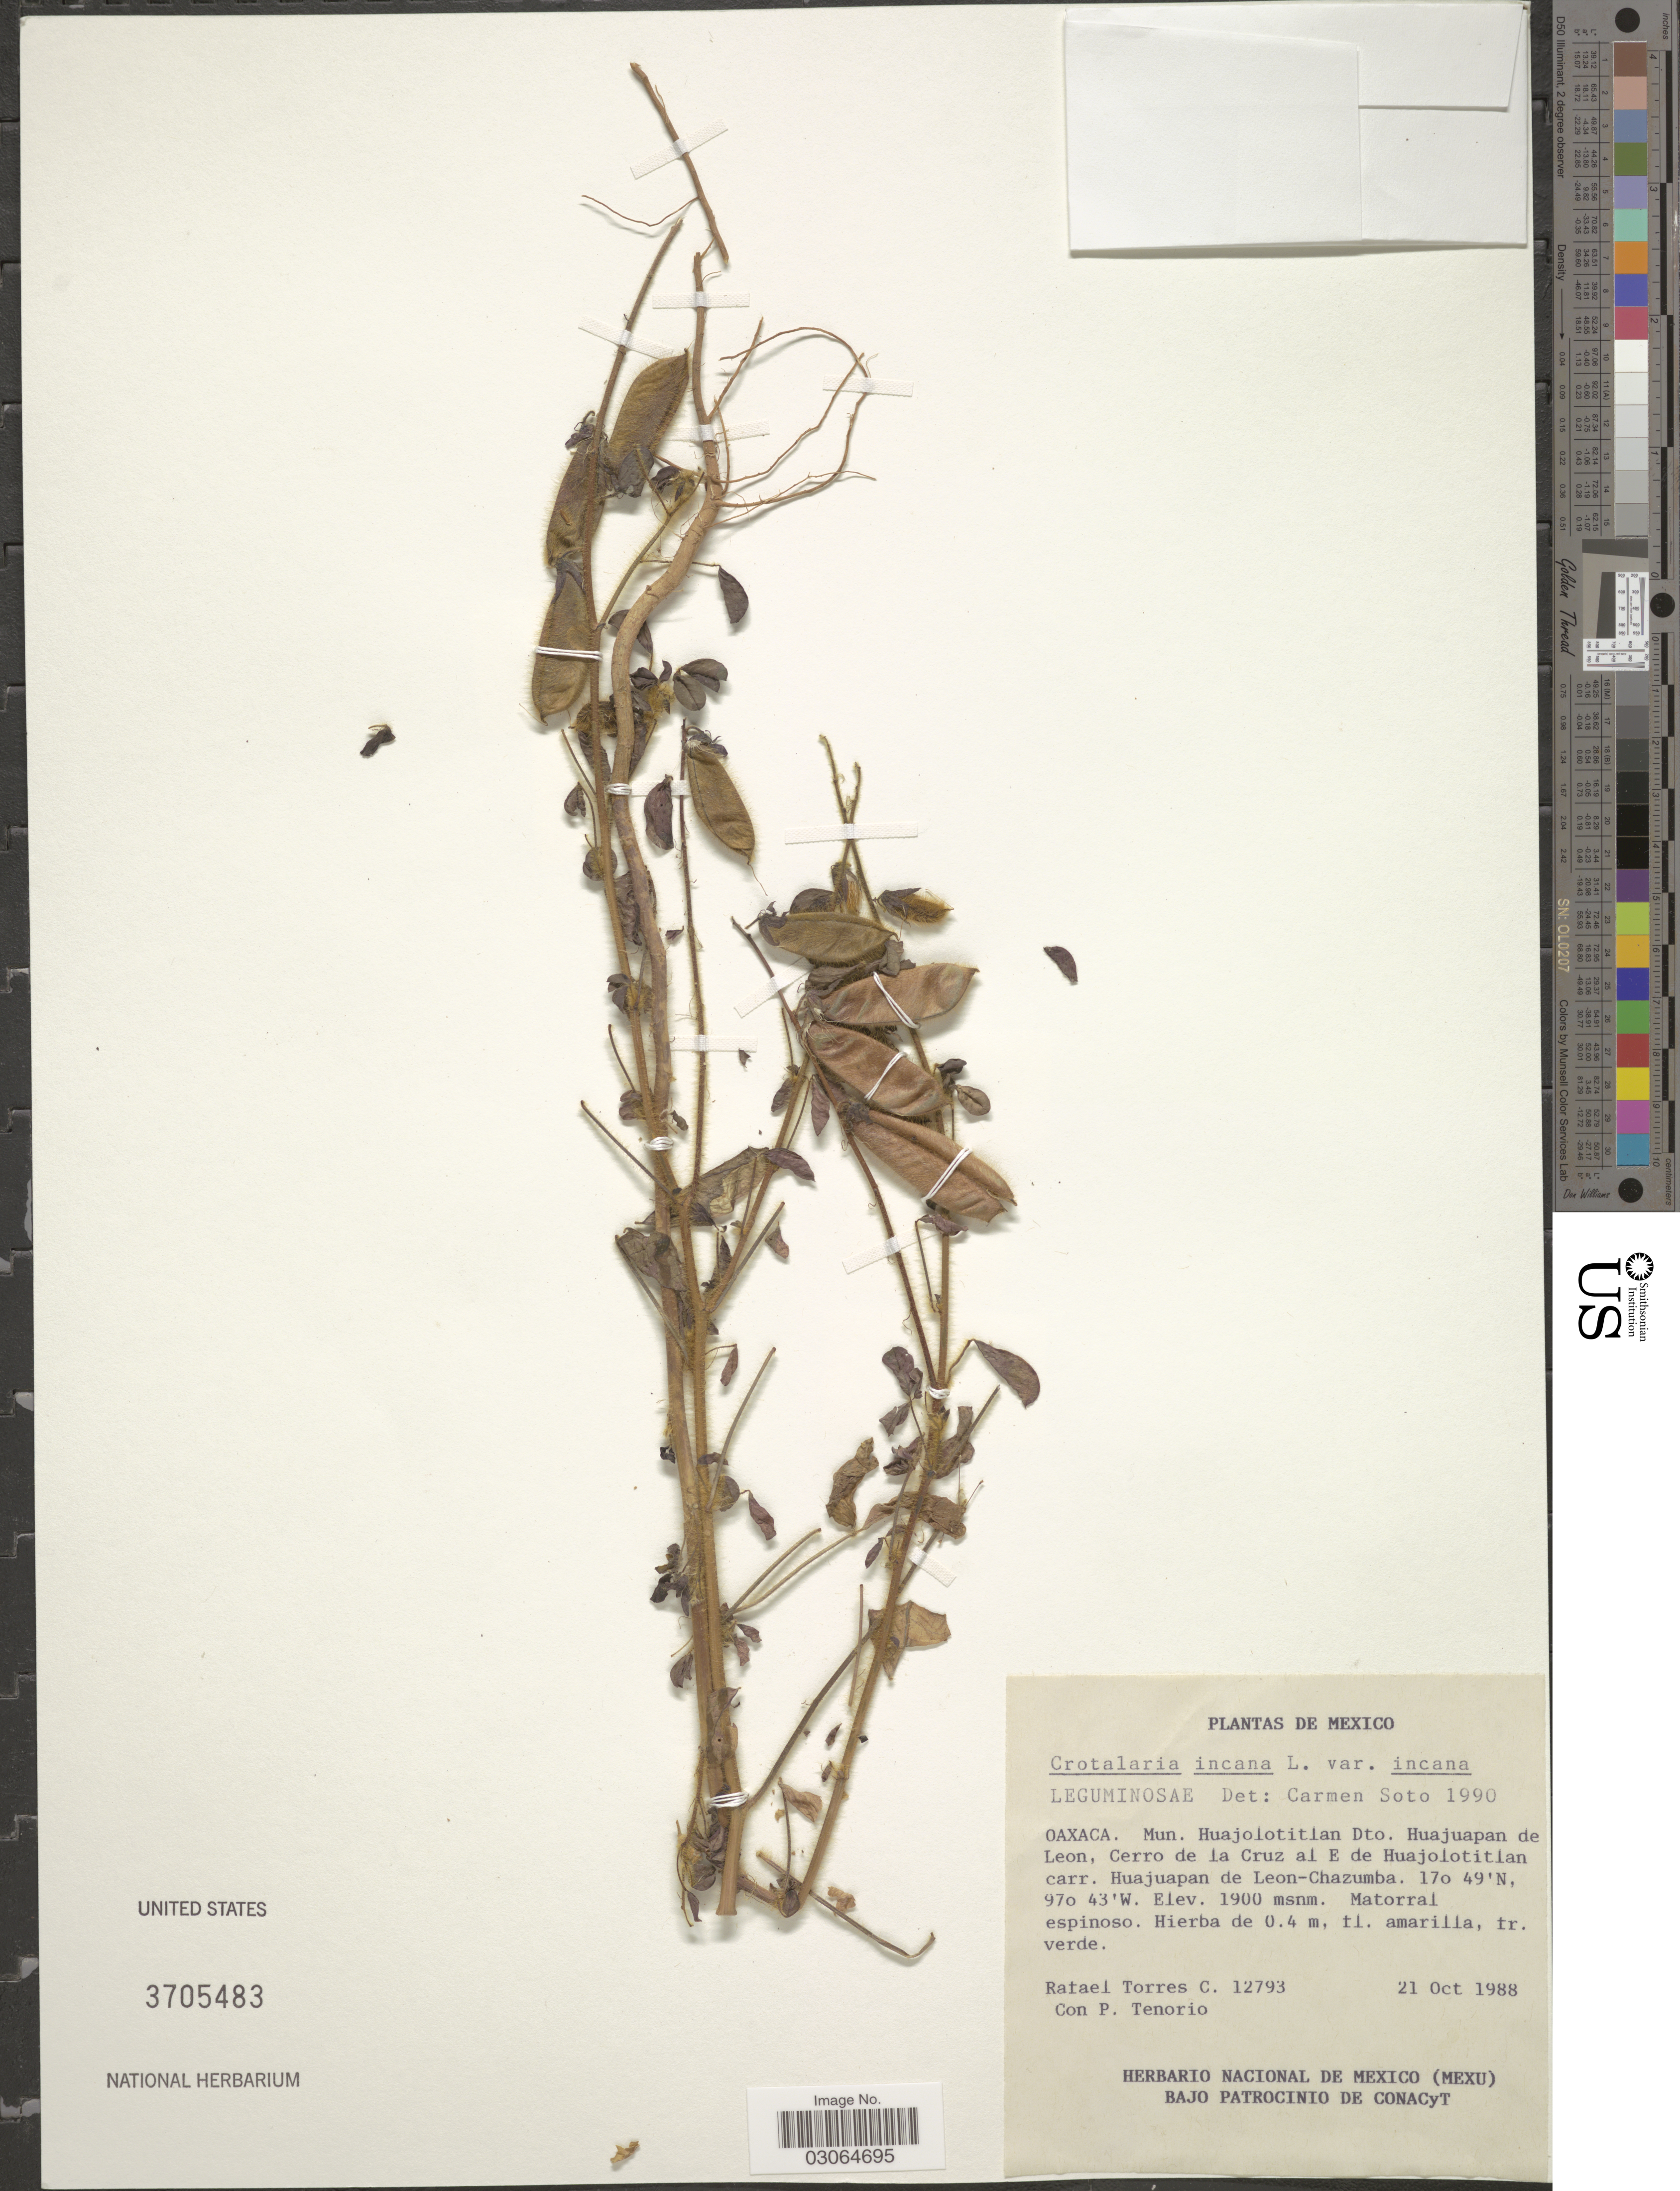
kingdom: Plantae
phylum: Tracheophyta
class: Magnoliopsida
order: Fabales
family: Fabaceae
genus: Crotalaria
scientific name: Crotalaria incana var. incana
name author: L.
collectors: R. Torres C. & Tenorio, P.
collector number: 12793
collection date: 1988-10-21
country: Mexico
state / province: Oaxaca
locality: Mun. Huajolotitlan Dto. Huajuapan de Leon, Cerro de la Cruz al E de Huajolotitlan carr. Huajuapan de Leon-Chazumba.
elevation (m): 1900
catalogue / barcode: US 3705483